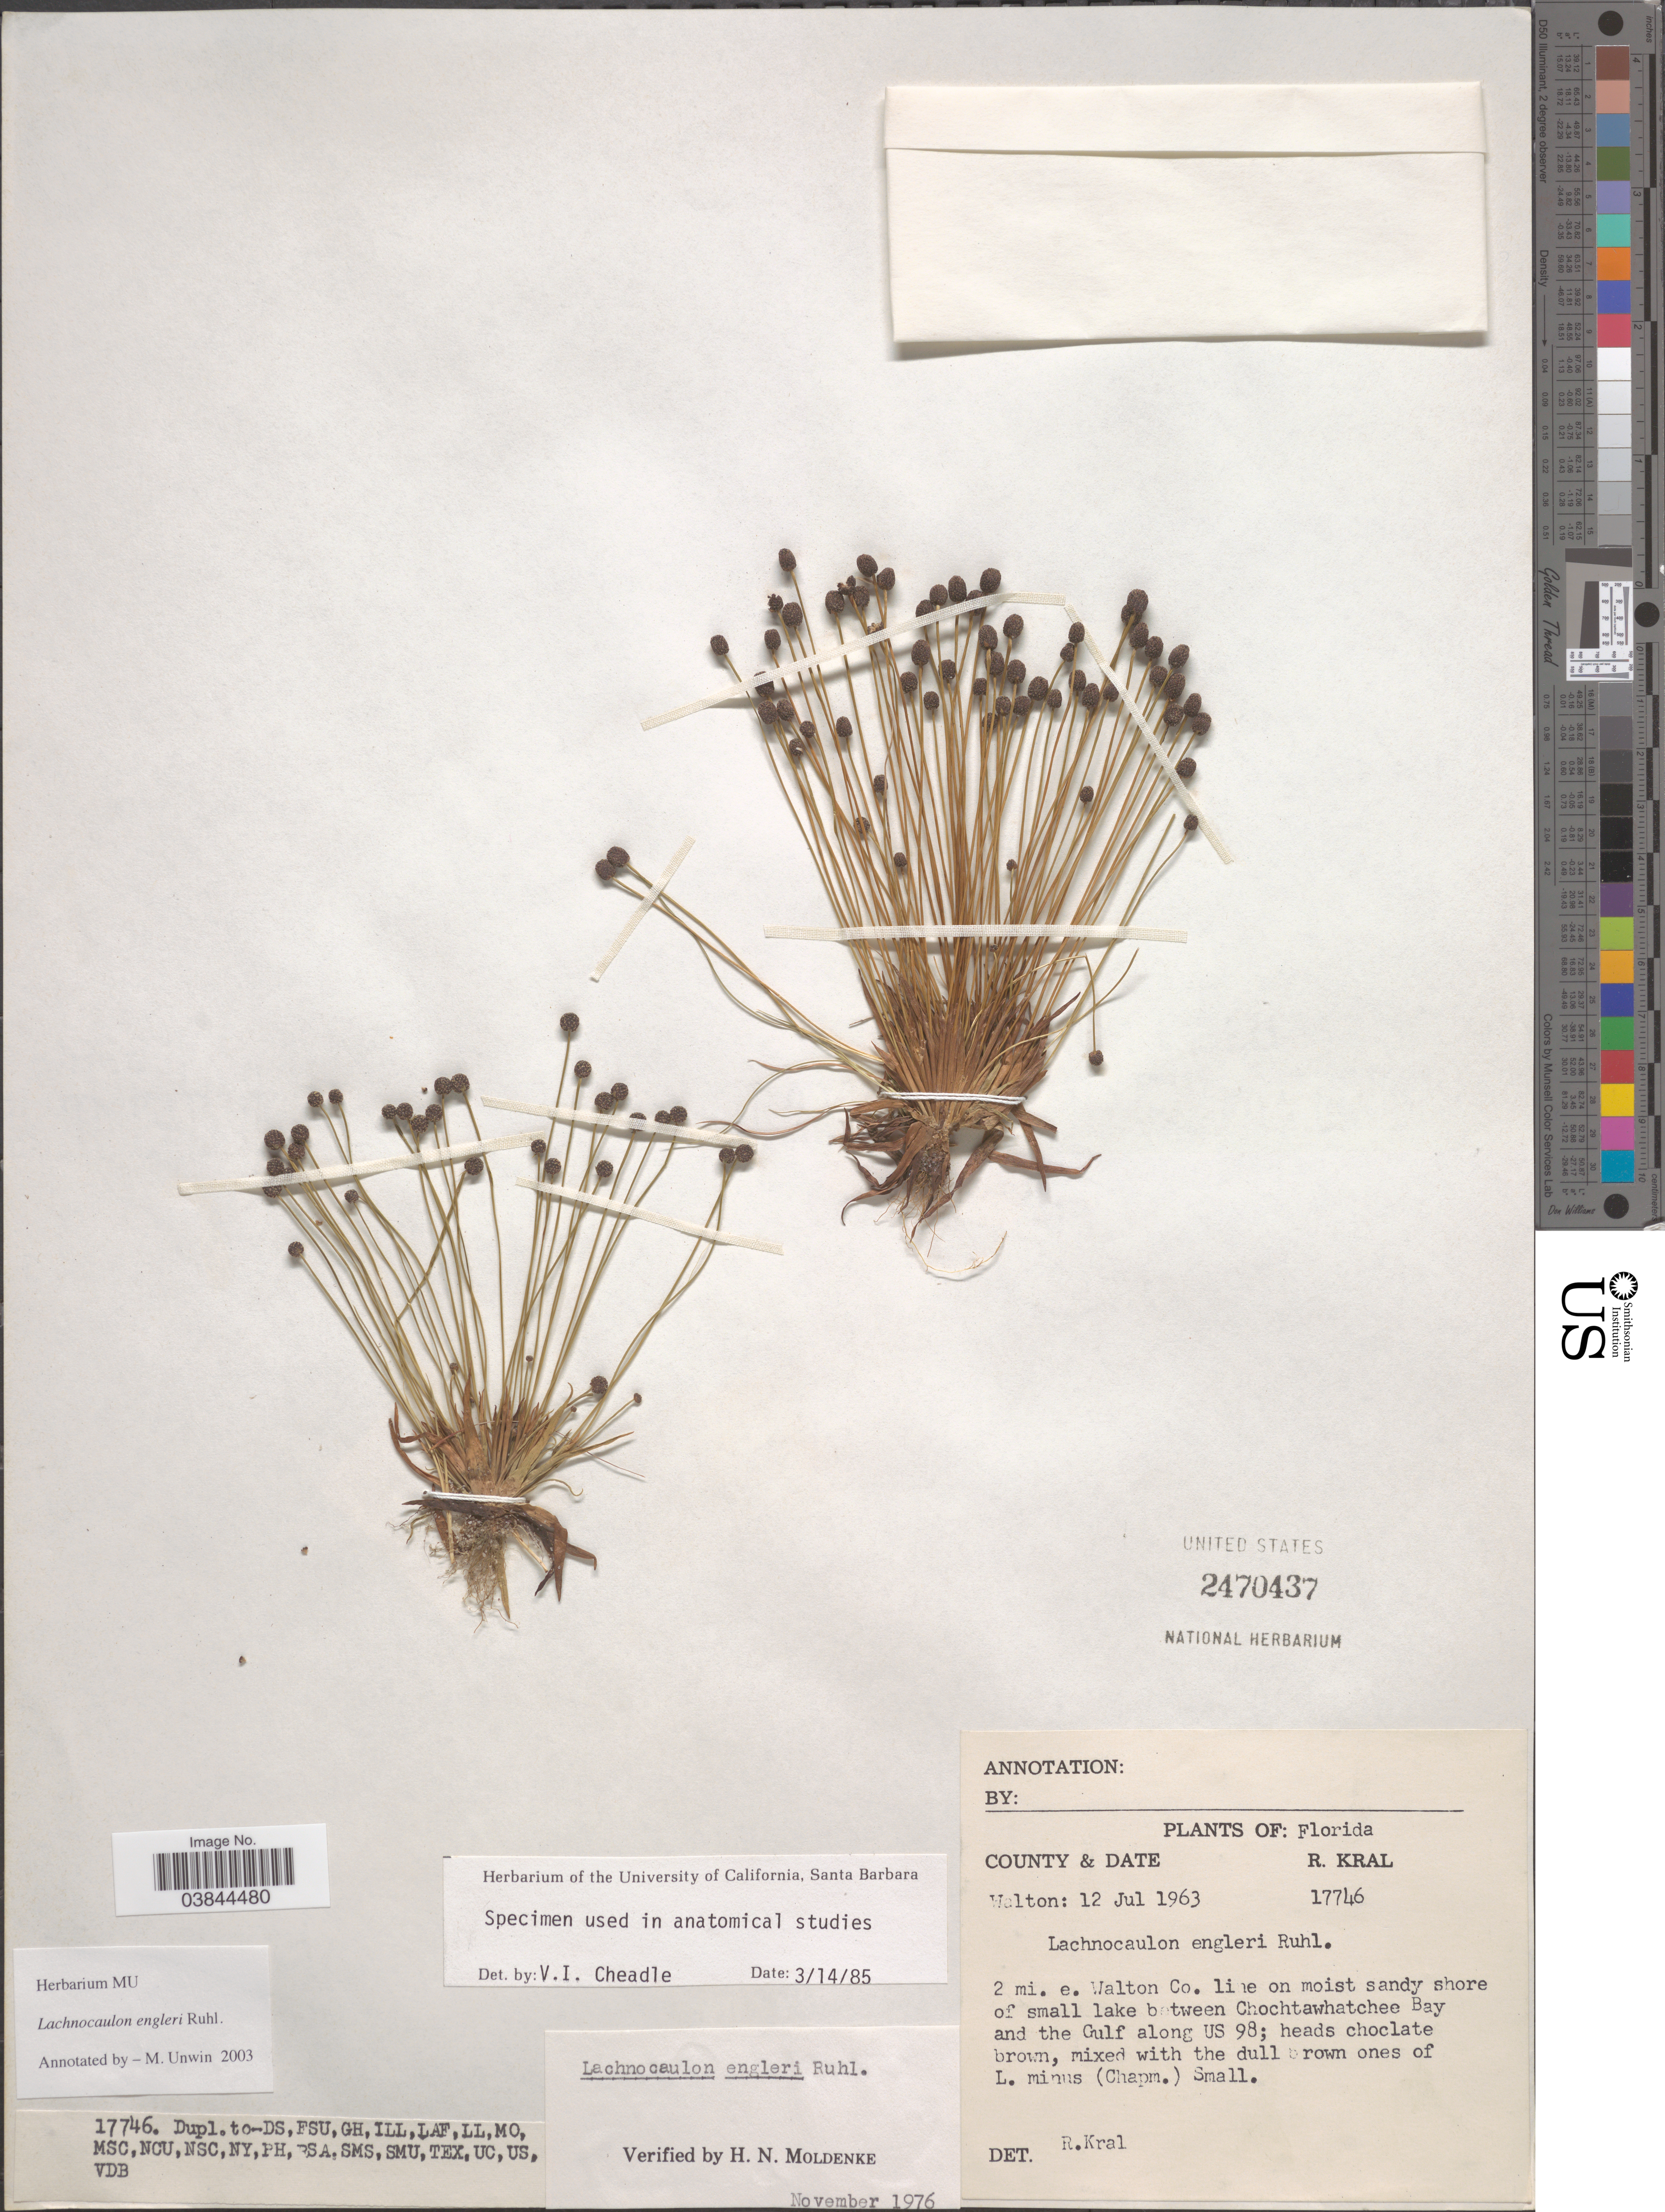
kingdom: Plantae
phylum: Tracheophyta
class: Liliopsida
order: Poales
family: Eriocaulaceae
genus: Lachnocaulon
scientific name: Lachnocaulon engleri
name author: Ruhland in Engl.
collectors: R. Kral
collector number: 17746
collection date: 1963-07-12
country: United States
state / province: Florida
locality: County Walton. 2 mi. e. Walton Co. line on moist sandy shore of small lake between Chochtawhatchee Bay and the Gulf along US 98.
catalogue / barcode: US 2470437